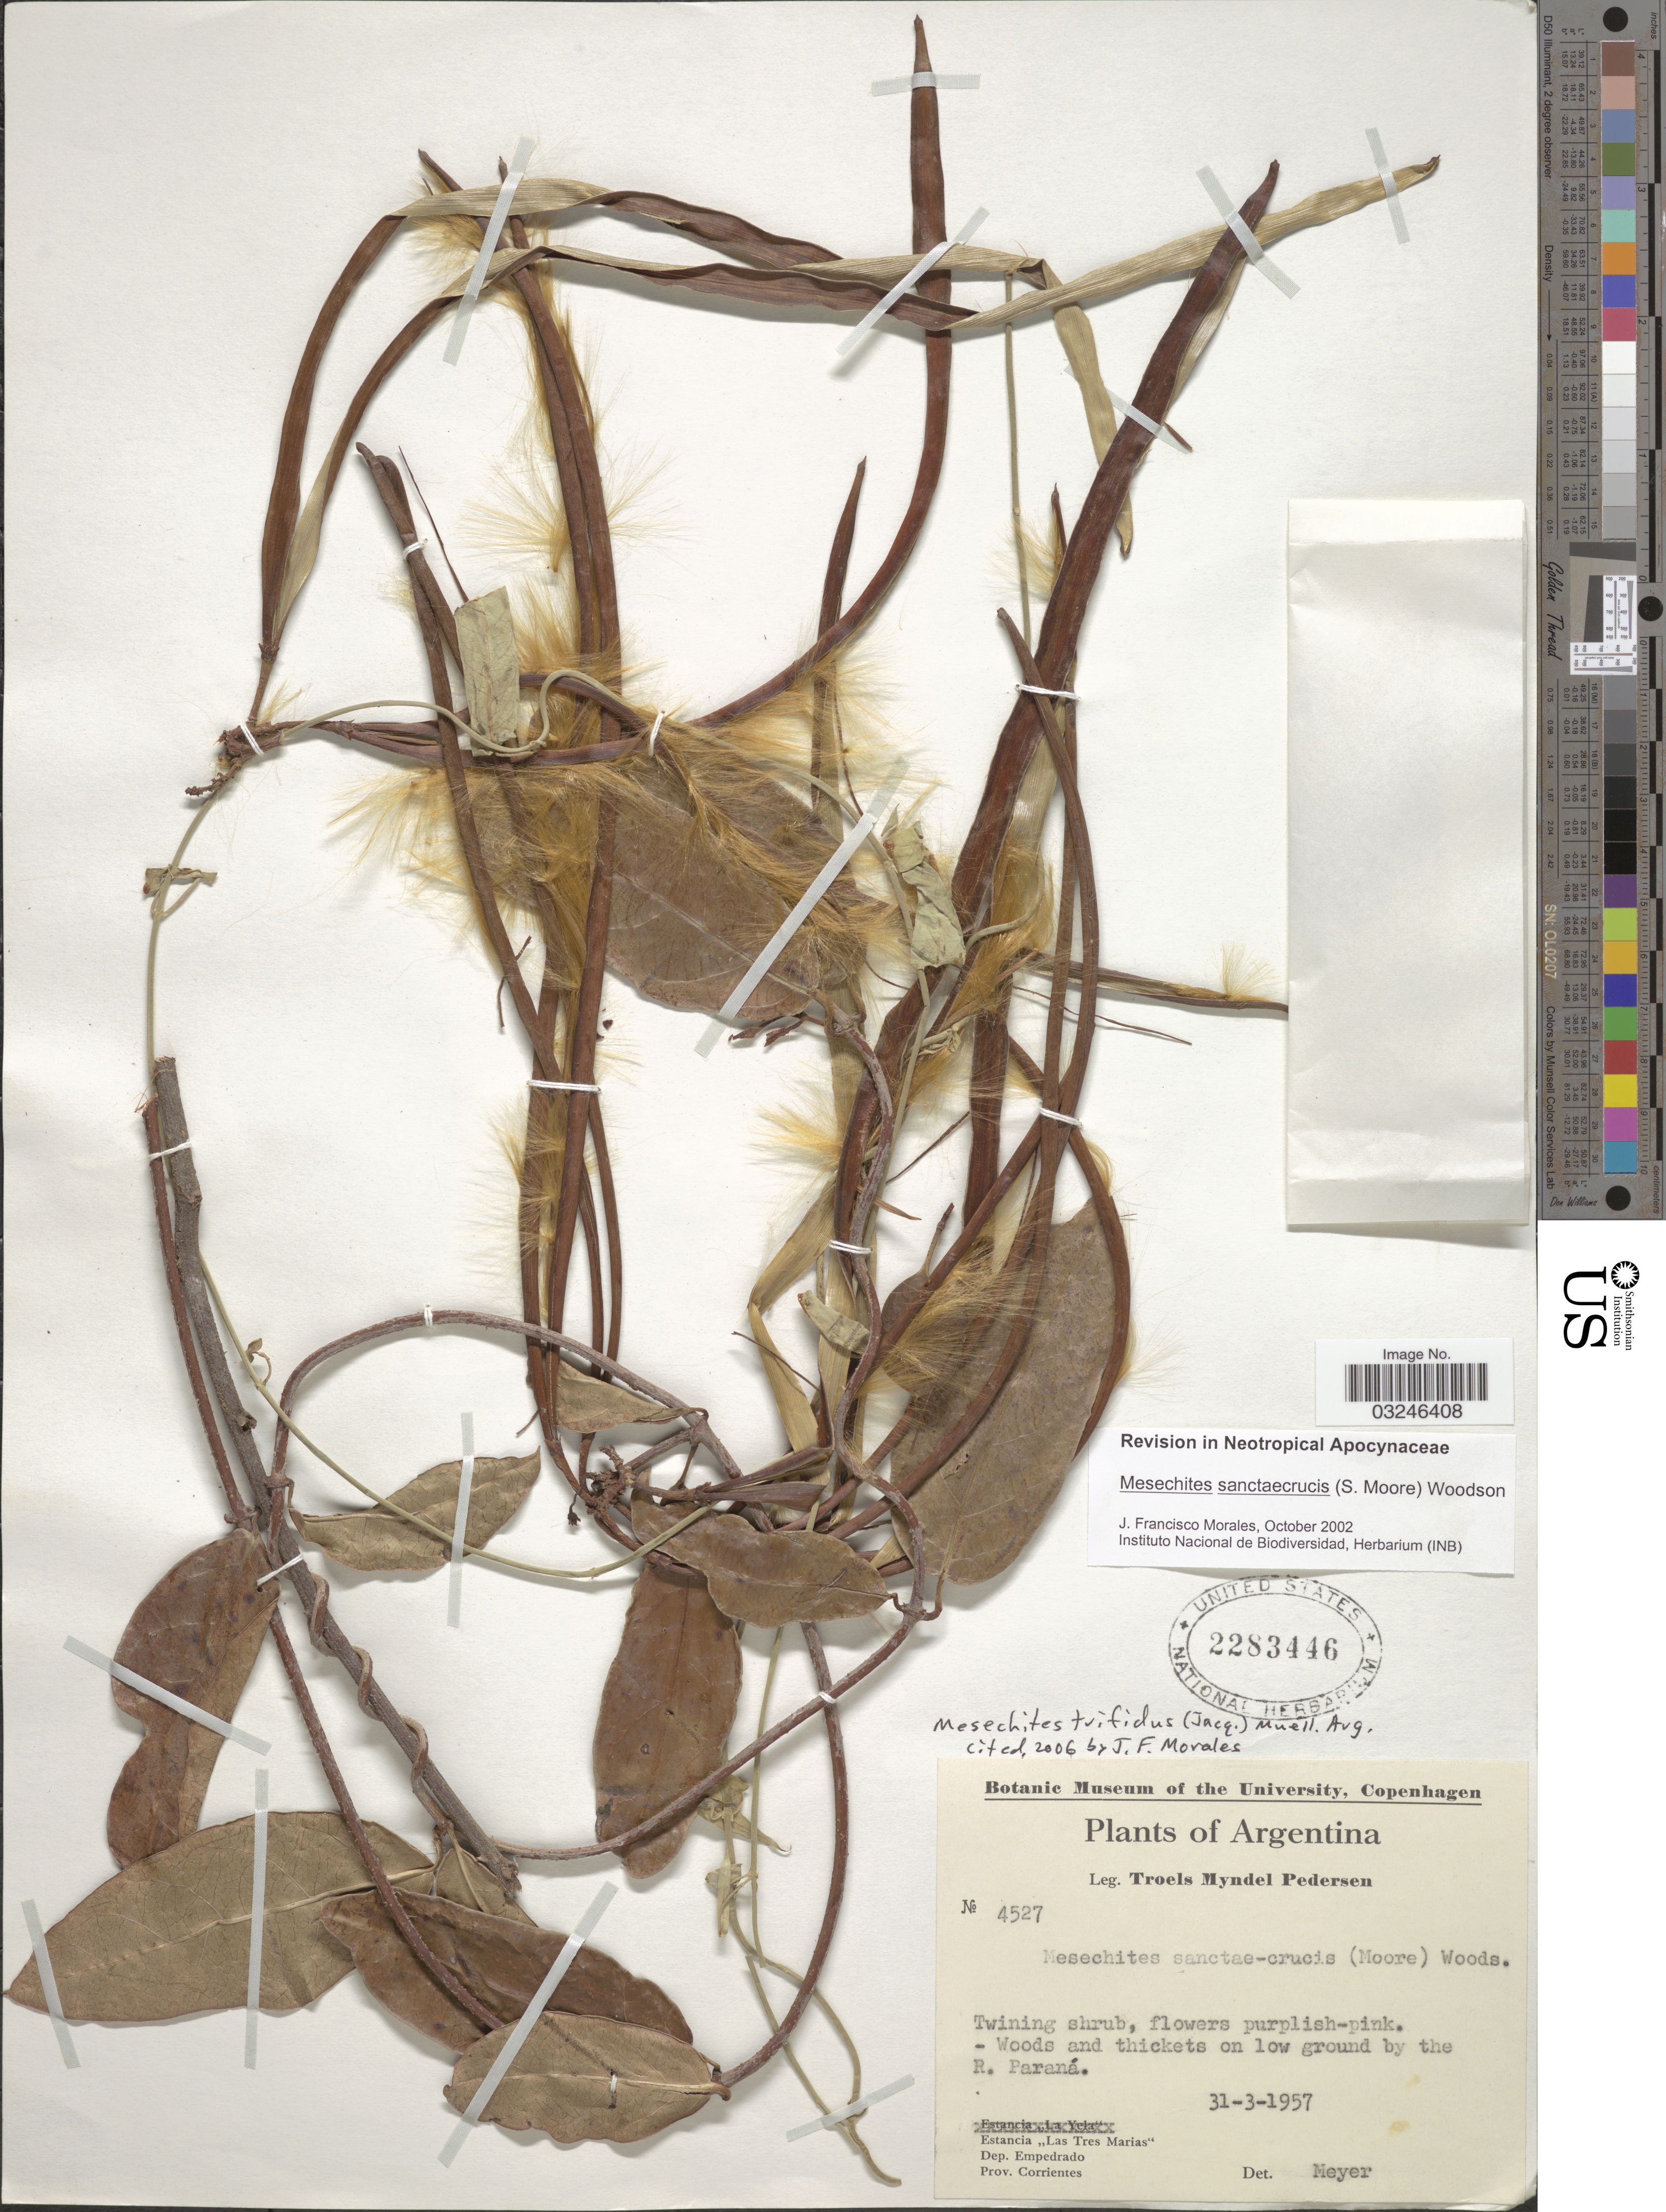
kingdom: Plantae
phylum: Tracheophyta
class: Magnoliopsida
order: Gentianales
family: Apocynaceae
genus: Mesechites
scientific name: Mesechites trifidus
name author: (Jacq.) Müll. Arg.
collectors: T. Pederson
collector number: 4527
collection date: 1957-03-31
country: Argentina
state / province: Corrientes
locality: R. Paraná. Estancia "Las Tres Marias" Dep. Empedrado.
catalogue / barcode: US 2283446